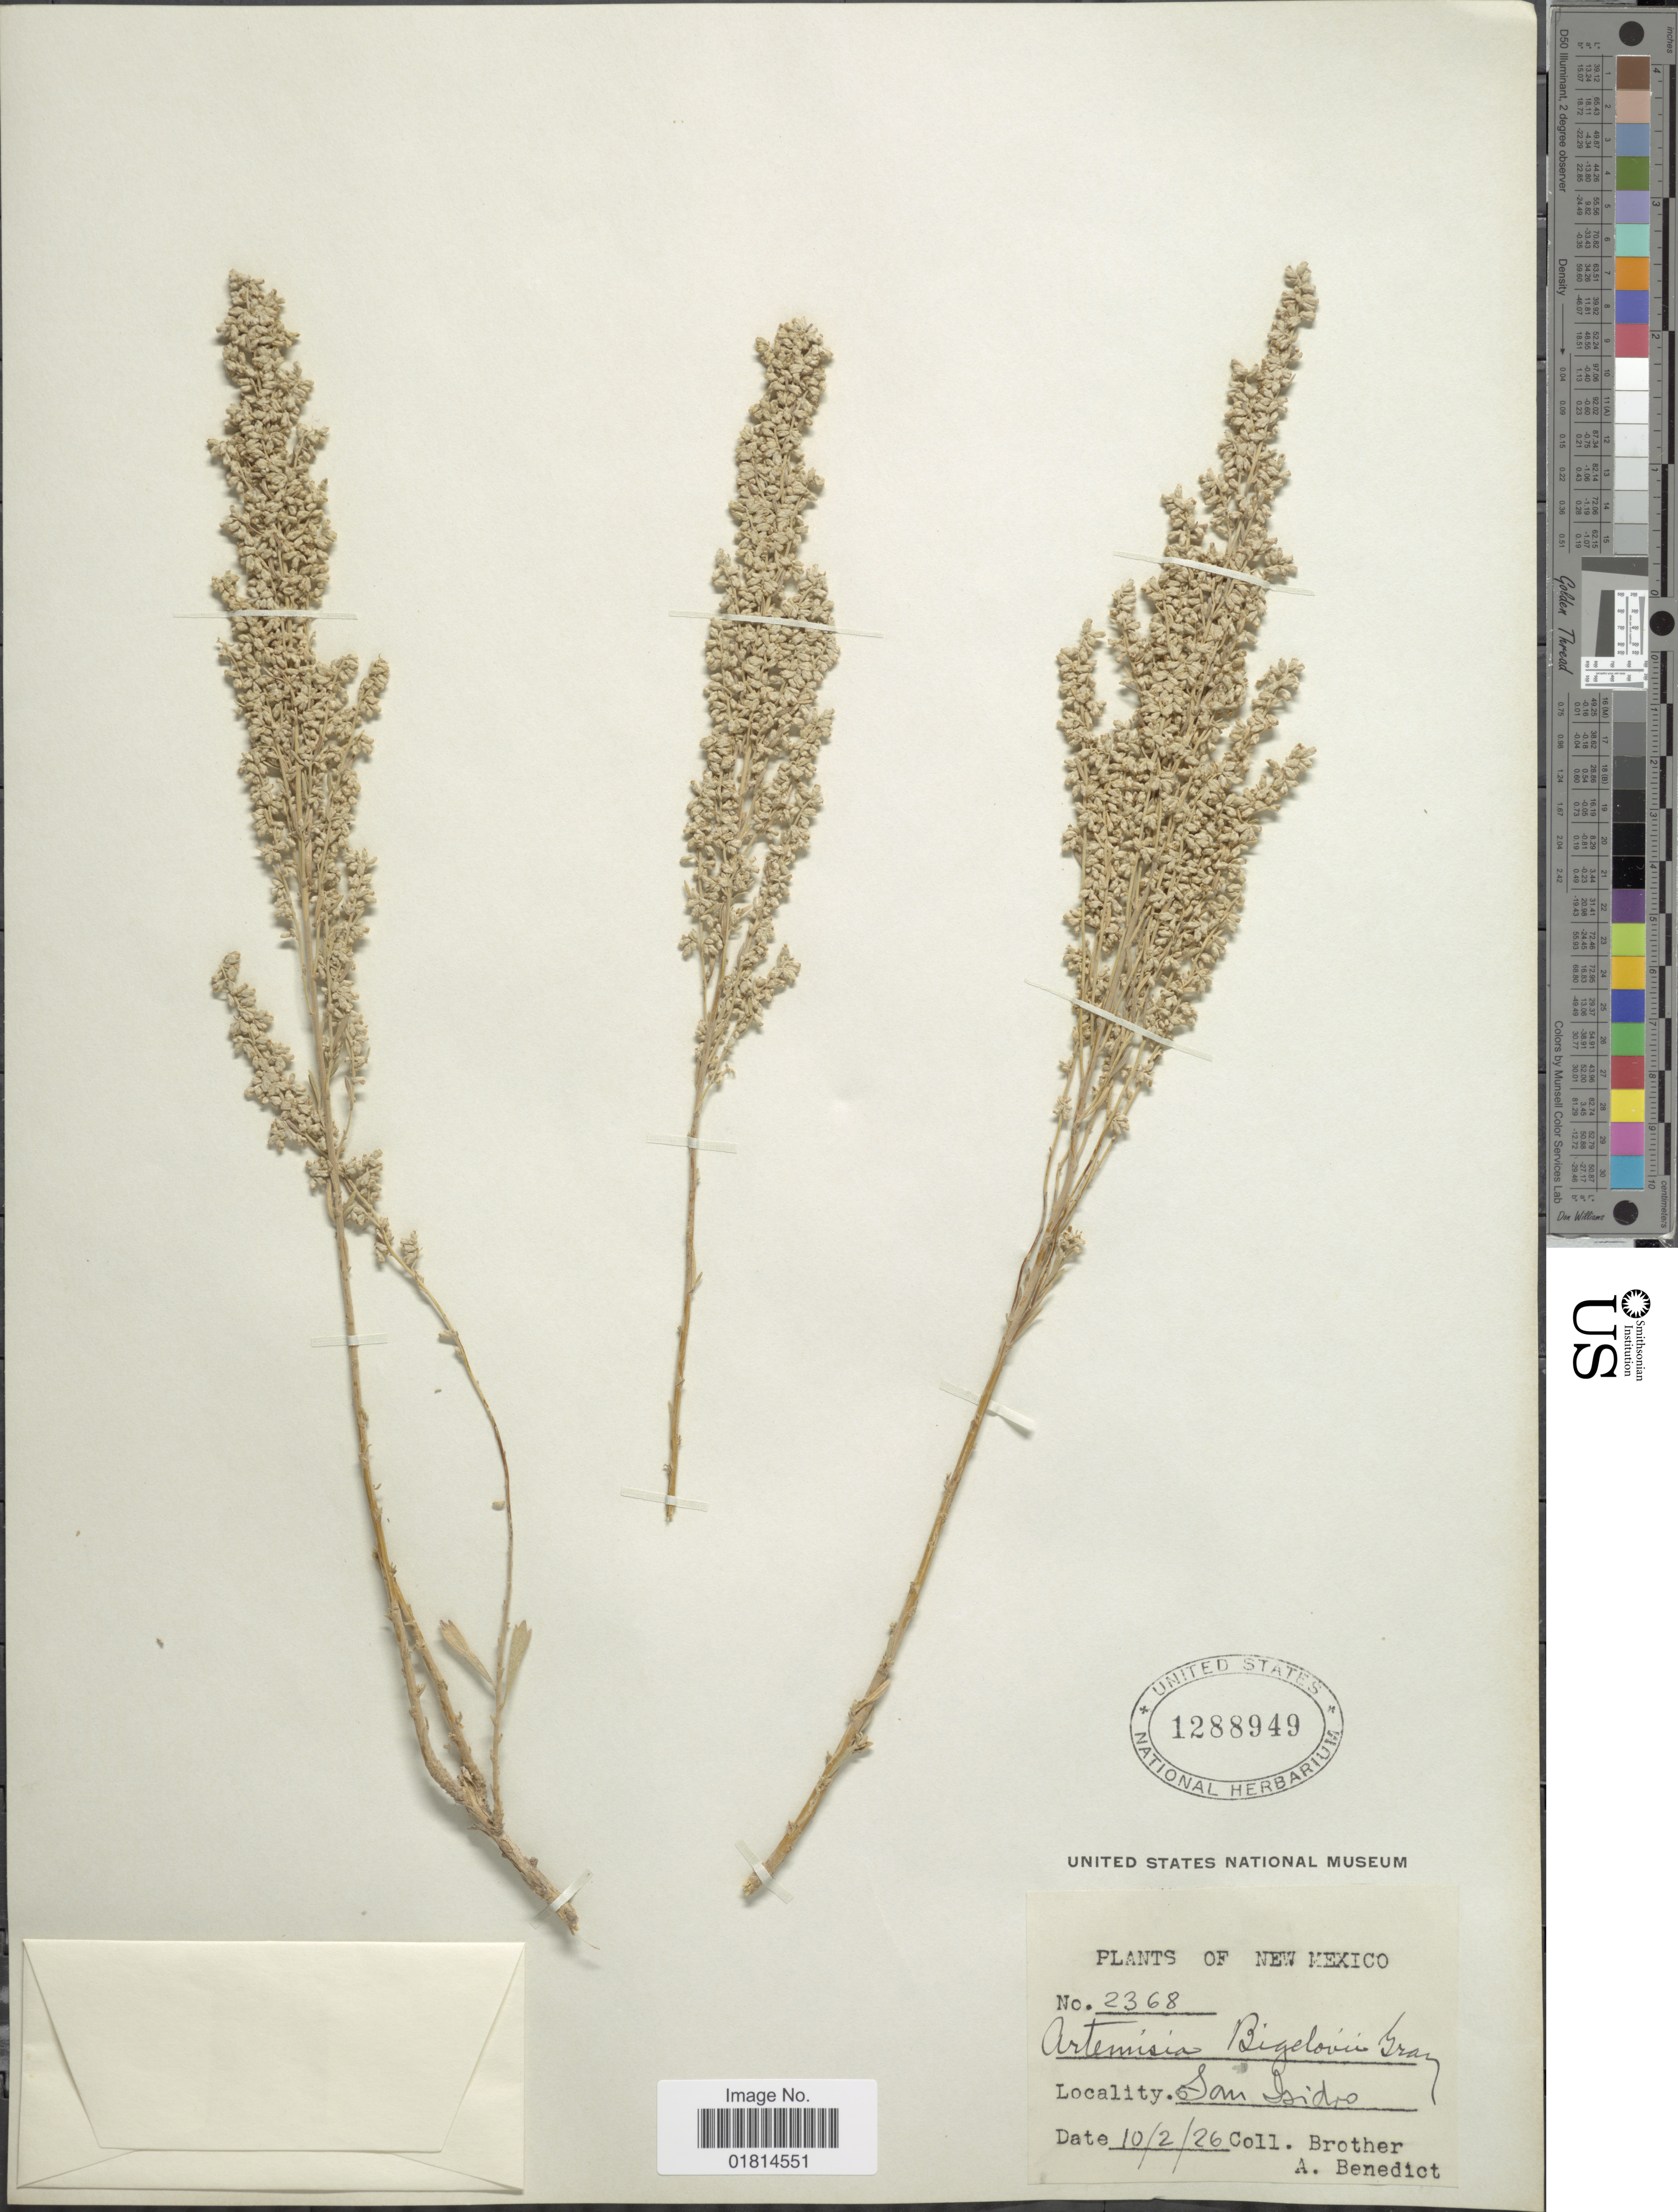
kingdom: Plantae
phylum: Tracheophyta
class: Magnoliopsida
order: Asterales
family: Asteraceae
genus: Artemisia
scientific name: Artemisia bigelovii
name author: A. Gray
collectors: Bro. A. Benedict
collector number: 2368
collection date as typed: Transcribed d/m/y: 2/10/26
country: United States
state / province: New Mexico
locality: San Isidro.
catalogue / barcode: US 1288949